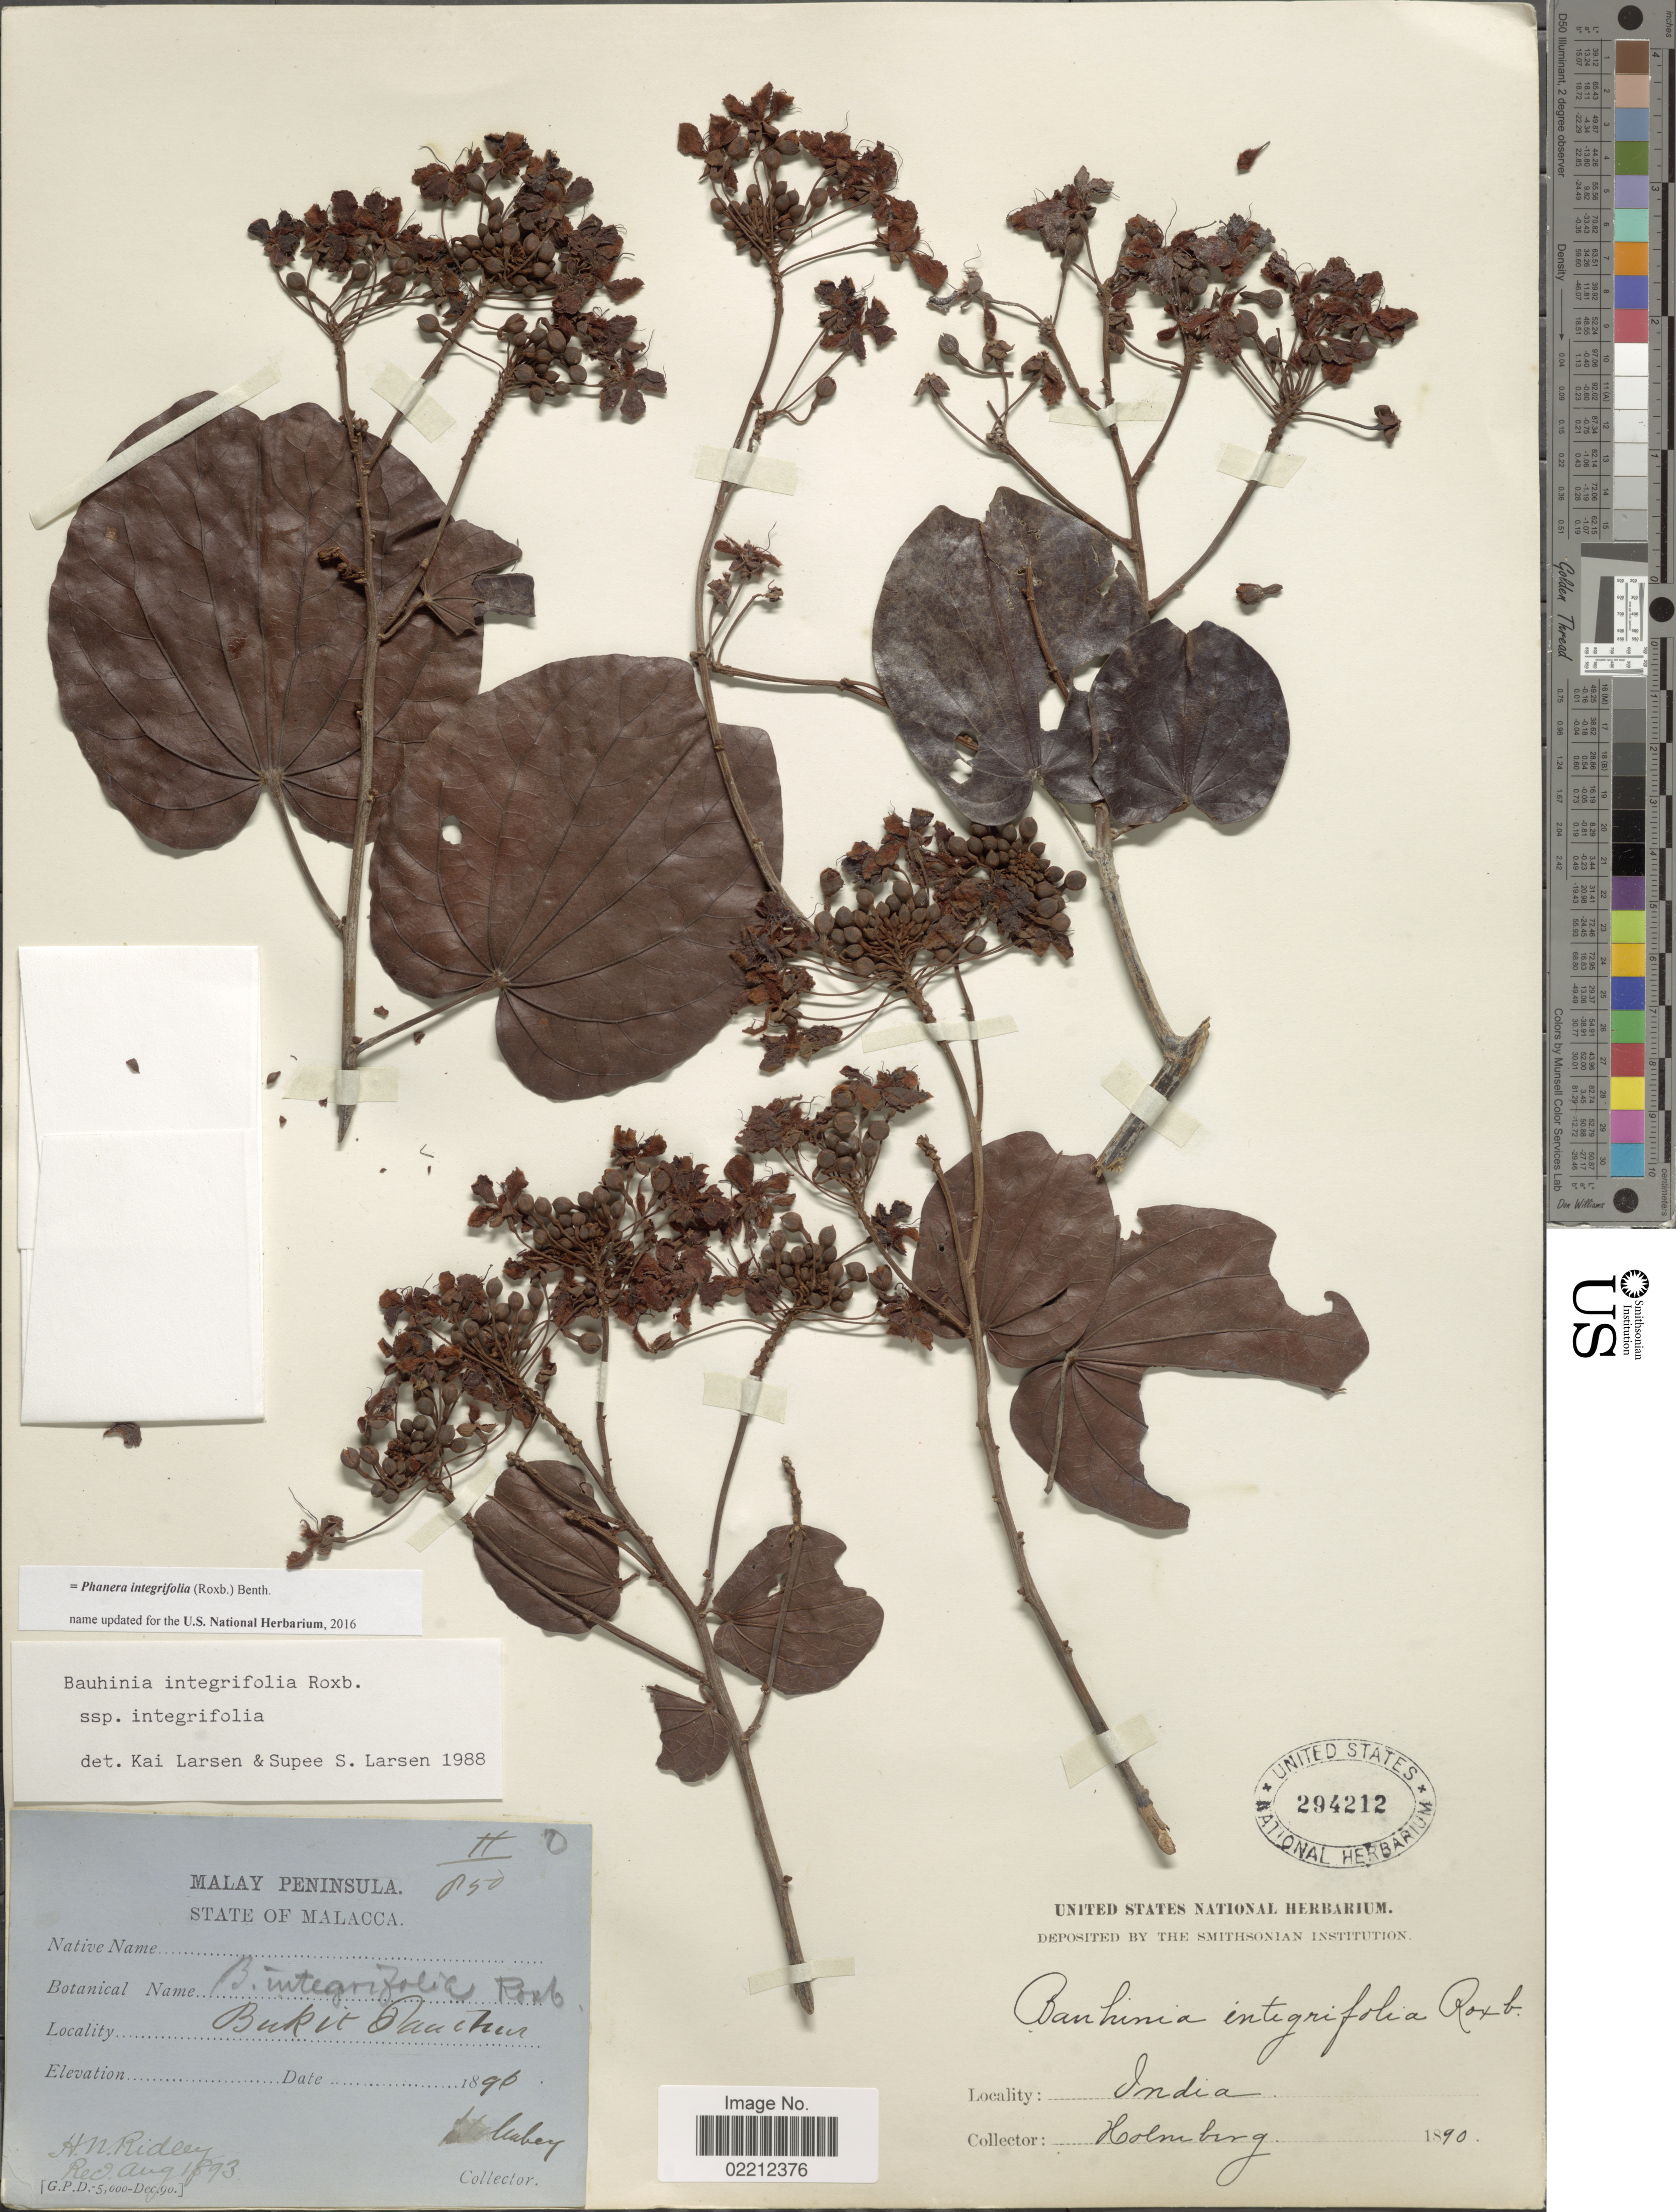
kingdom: Plantae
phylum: Tracheophyta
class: Magnoliopsida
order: Fabales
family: Fabaceae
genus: Phanera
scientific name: Phanera integrifolia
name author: (Roxb.) Benth.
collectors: Holmberg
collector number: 850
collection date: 1890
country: India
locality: Bukit [illegible text] India.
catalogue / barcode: US 294212